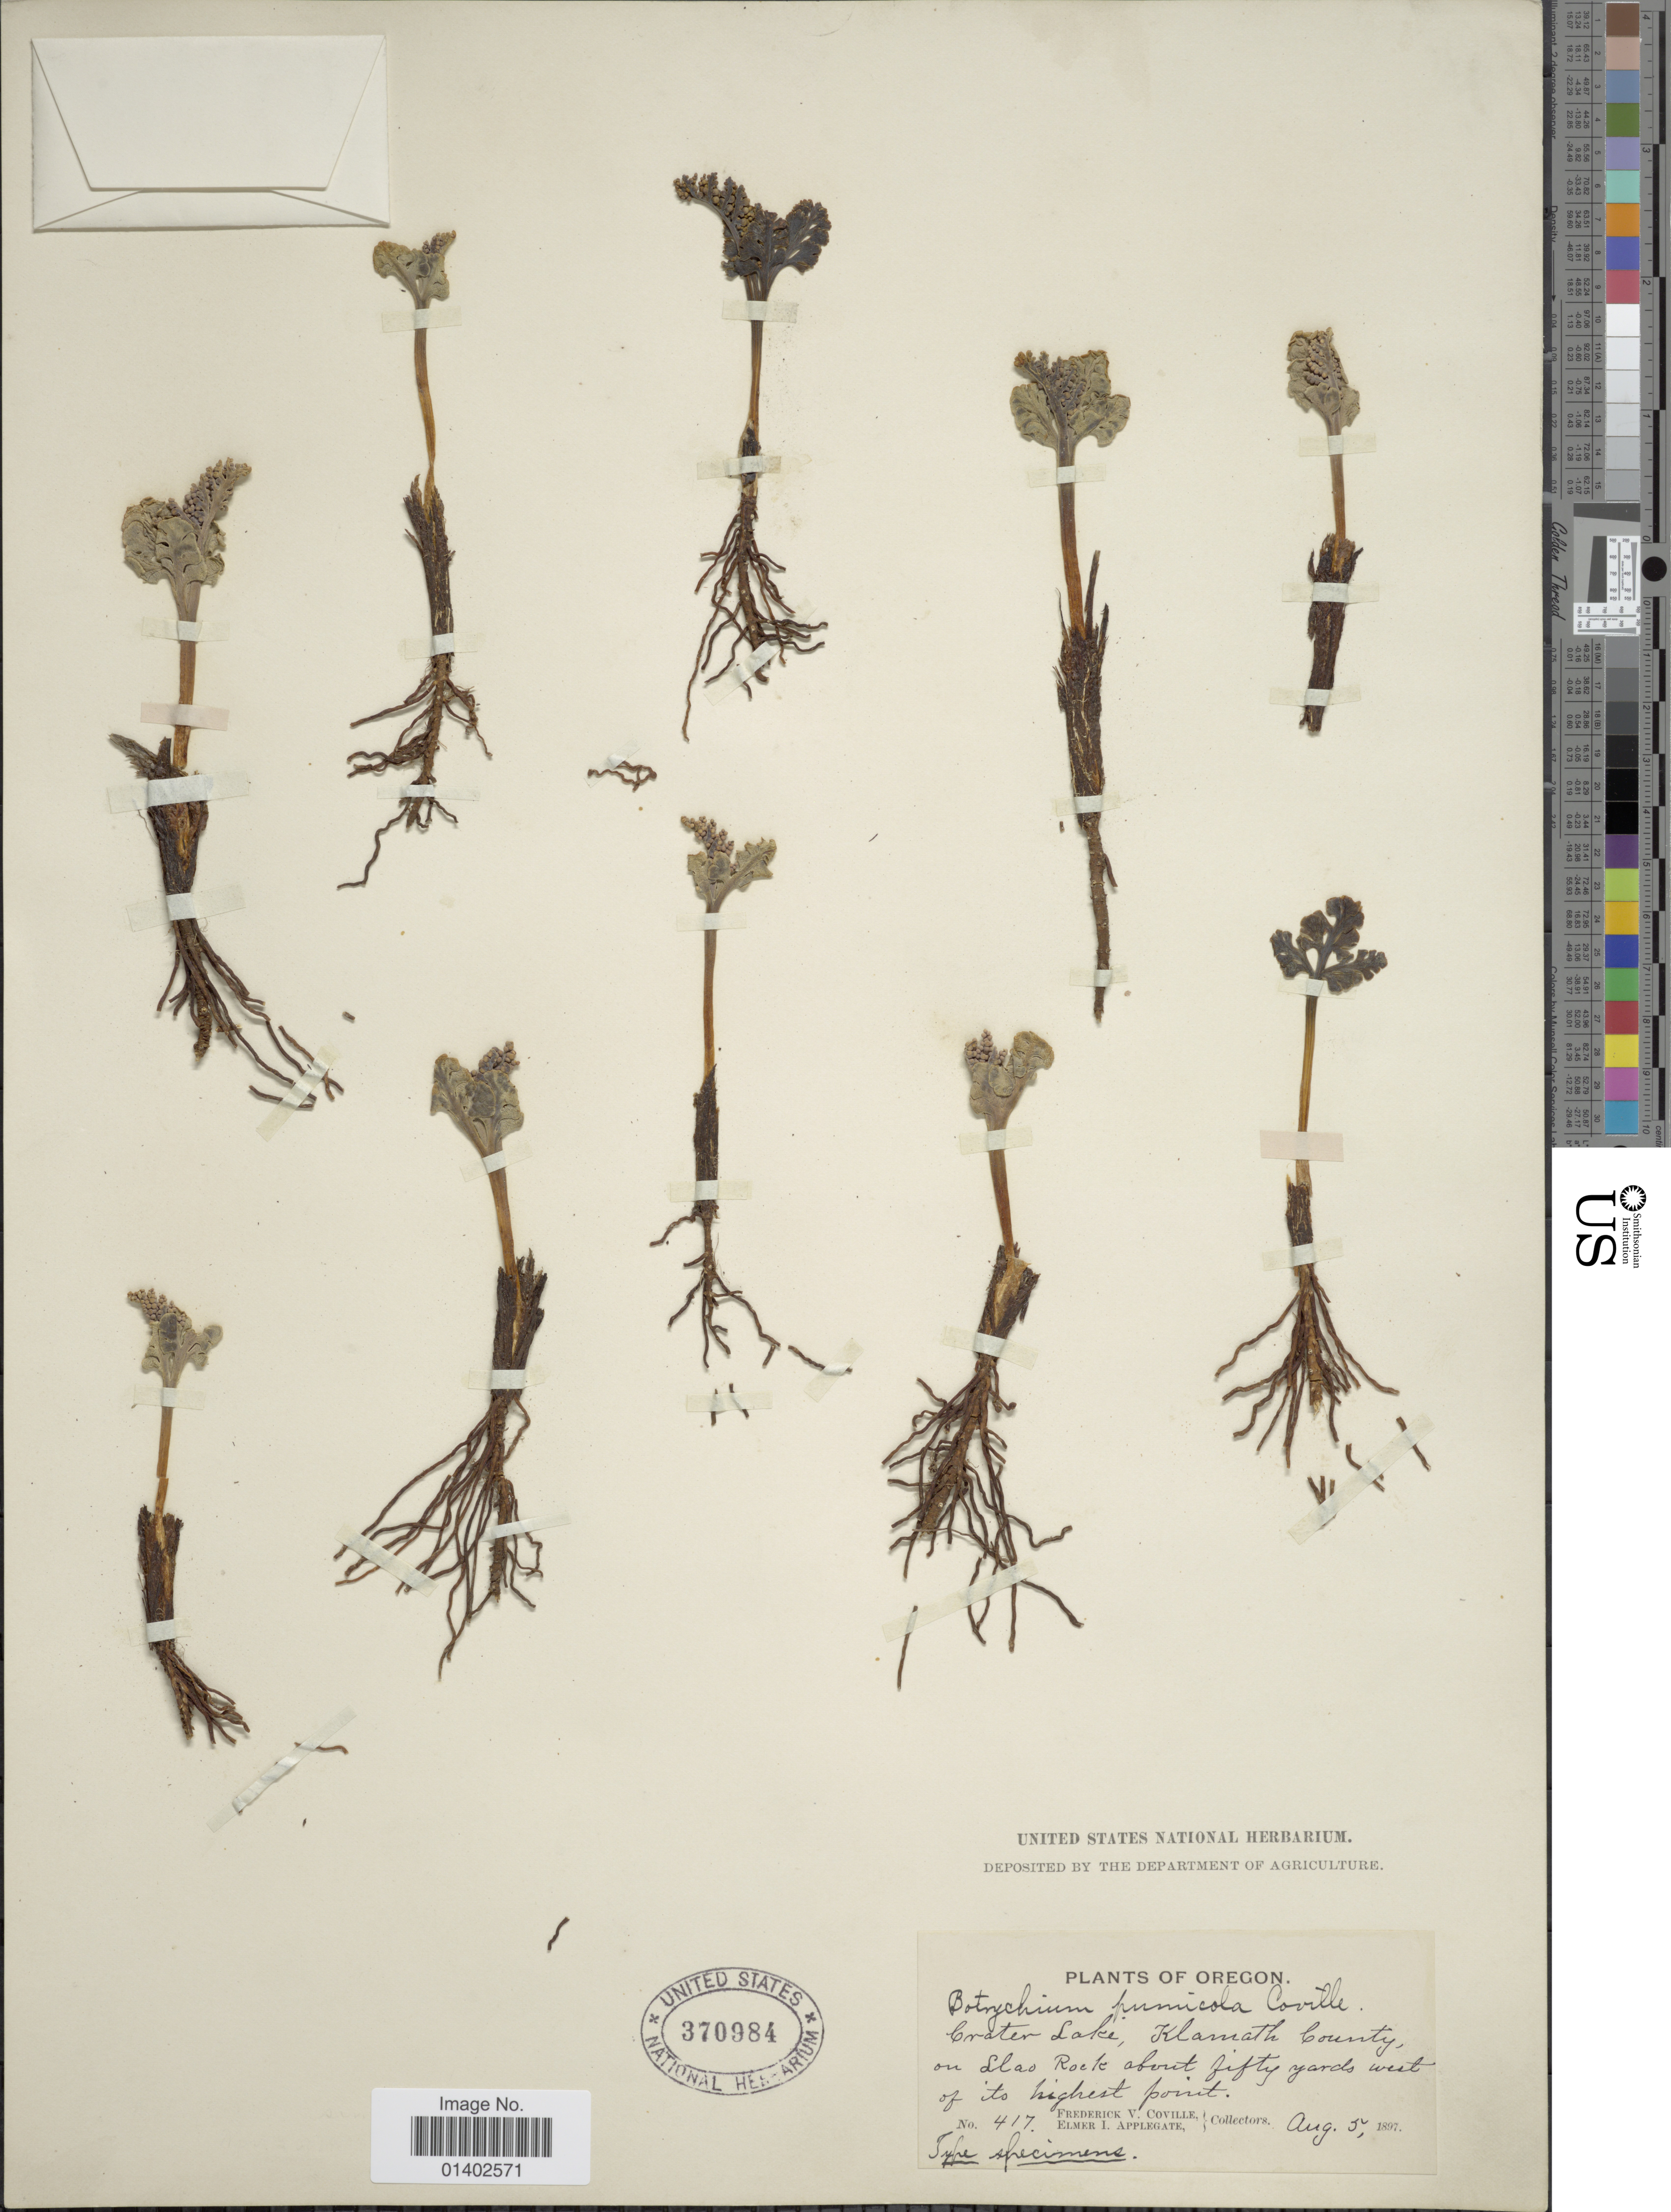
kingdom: Plantae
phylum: Tracheophyta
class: Polypodiopsida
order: Ophioglossales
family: Ophioglossaceae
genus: Botrychium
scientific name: Botrychium pumicola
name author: Coville ex Underw.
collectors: F. V. Coville & E. I. Applegate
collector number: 417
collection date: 1897-08-05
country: United States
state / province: Oregon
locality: Crater Lake, Klamath County, on Llao Rock about fifty yards west of its highest point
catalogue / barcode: US 370984